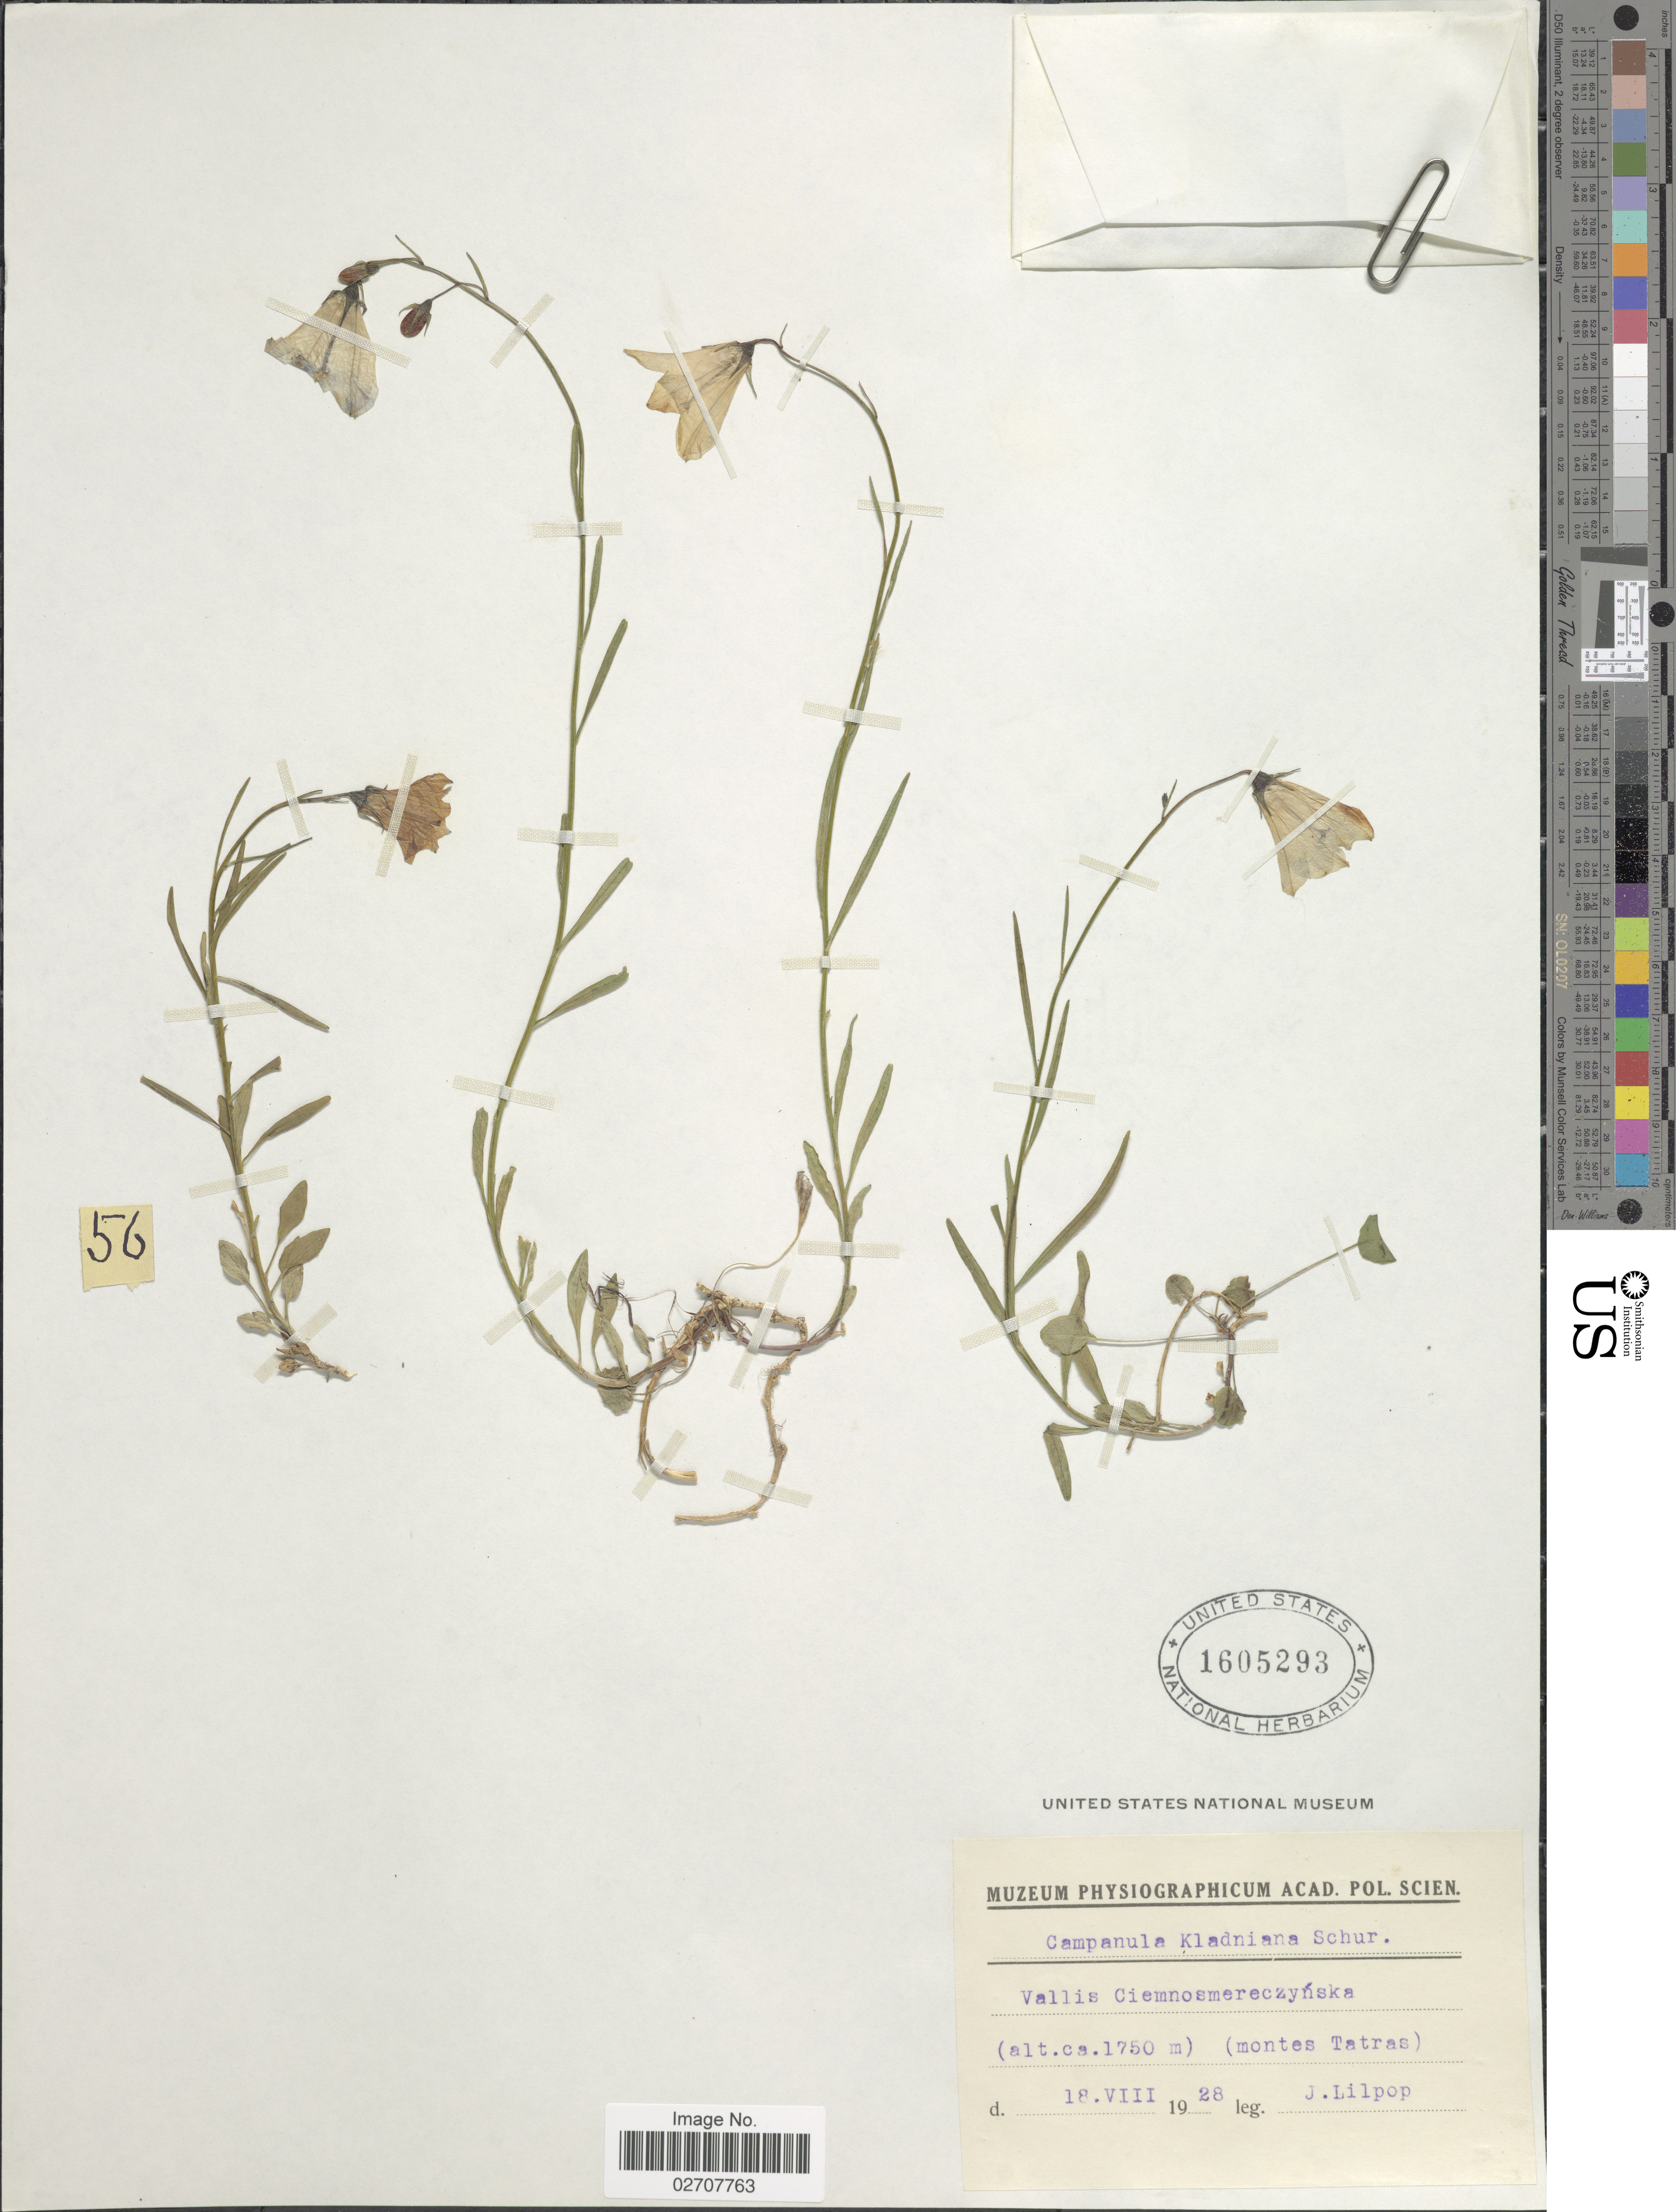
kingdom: Plantae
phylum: Tracheophyta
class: Magnoliopsida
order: Asterales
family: Campanulaceae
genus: Campanula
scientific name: Campanula kladniana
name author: (Schur) Witasek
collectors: J. Lilpop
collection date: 1928-08-18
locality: Vallis Ciemnosmereczynska (montes Tatras)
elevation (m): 1750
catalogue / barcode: US 1605293